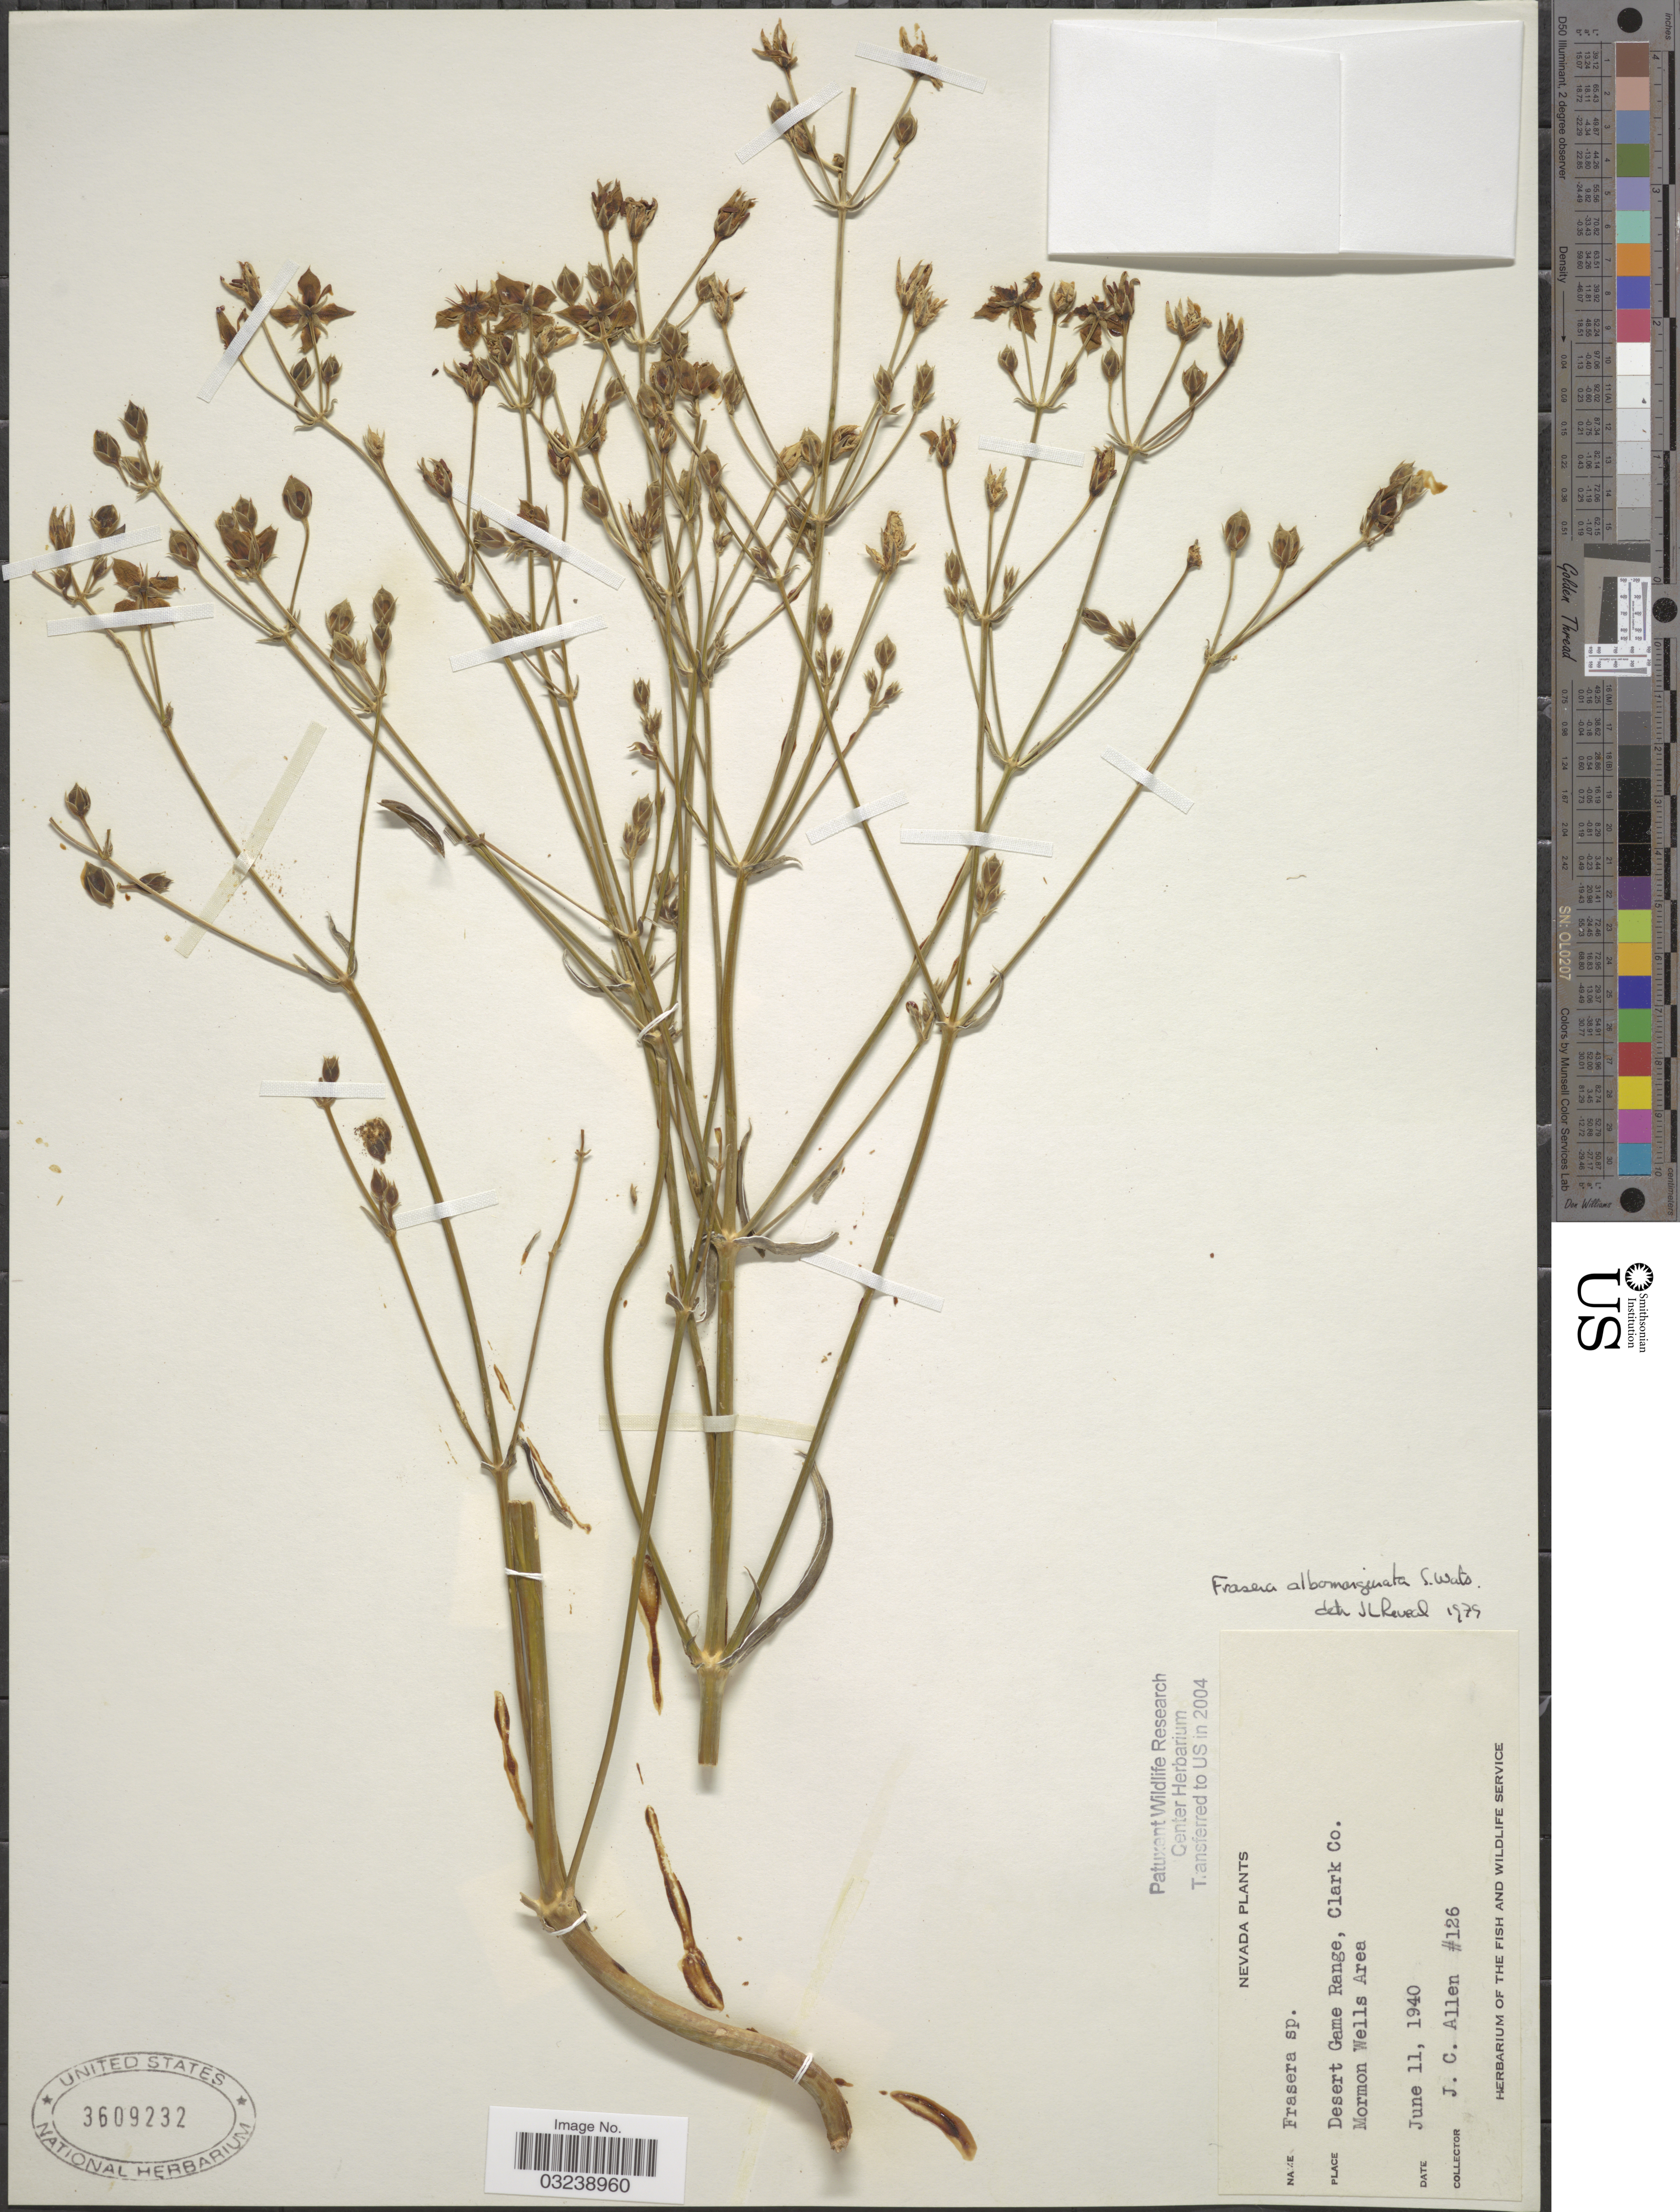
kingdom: Plantae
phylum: Tracheophyta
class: Magnoliopsida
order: Gentianales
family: Gentianaceae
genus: Frasera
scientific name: Frasera albomarginata var. albomarginata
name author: S. Watson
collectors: J. C. Allen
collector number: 126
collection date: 1940-06-11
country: United States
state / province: Nevada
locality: Desert Game Range, Clark Co. Mormon Wells Area.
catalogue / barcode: US 3609232